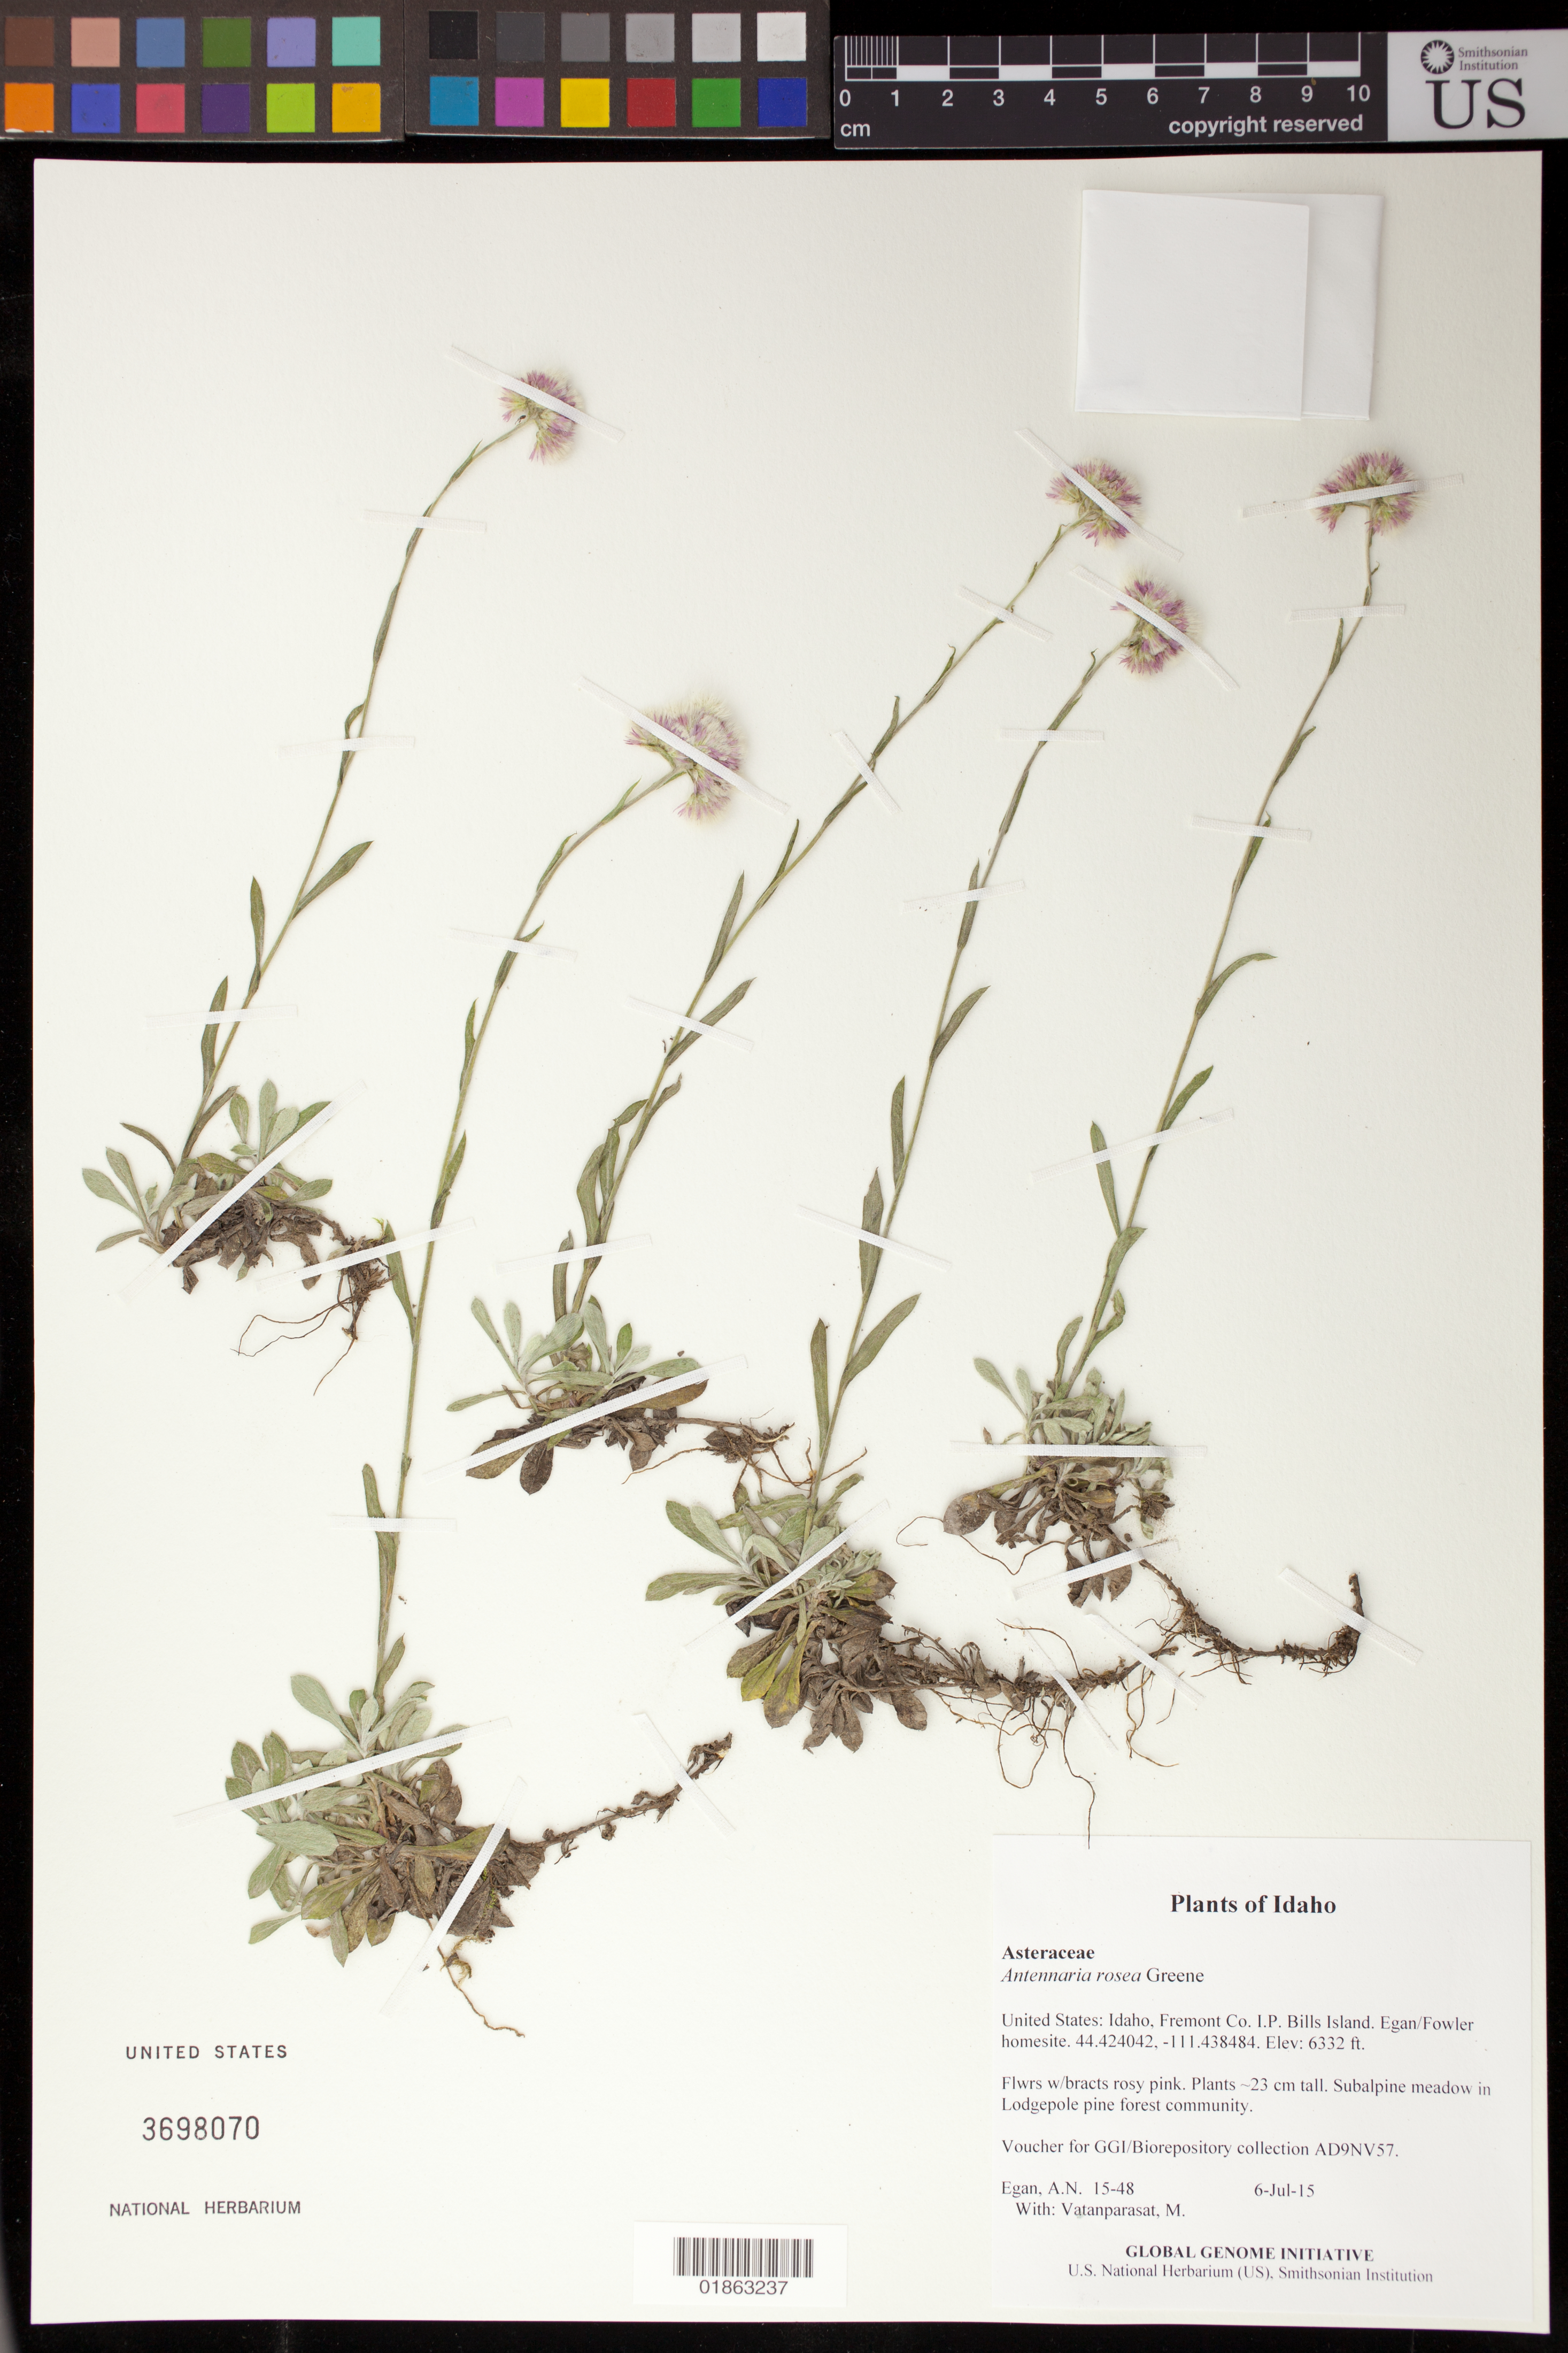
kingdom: Plantae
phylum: Tracheophyta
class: Magnoliopsida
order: Asterales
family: Asteraceae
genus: Antennaria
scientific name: Antennaria rosea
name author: Greene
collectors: A. N. Egan & M. Vatanparasat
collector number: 15-48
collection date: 2015-07-06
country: United States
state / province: Idaho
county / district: Fremont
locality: I.P. Bills Island. Egan/Fowler homesite.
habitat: Subalpine meadow in Lodgepole pine forest community.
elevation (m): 1930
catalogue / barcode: US 3698070